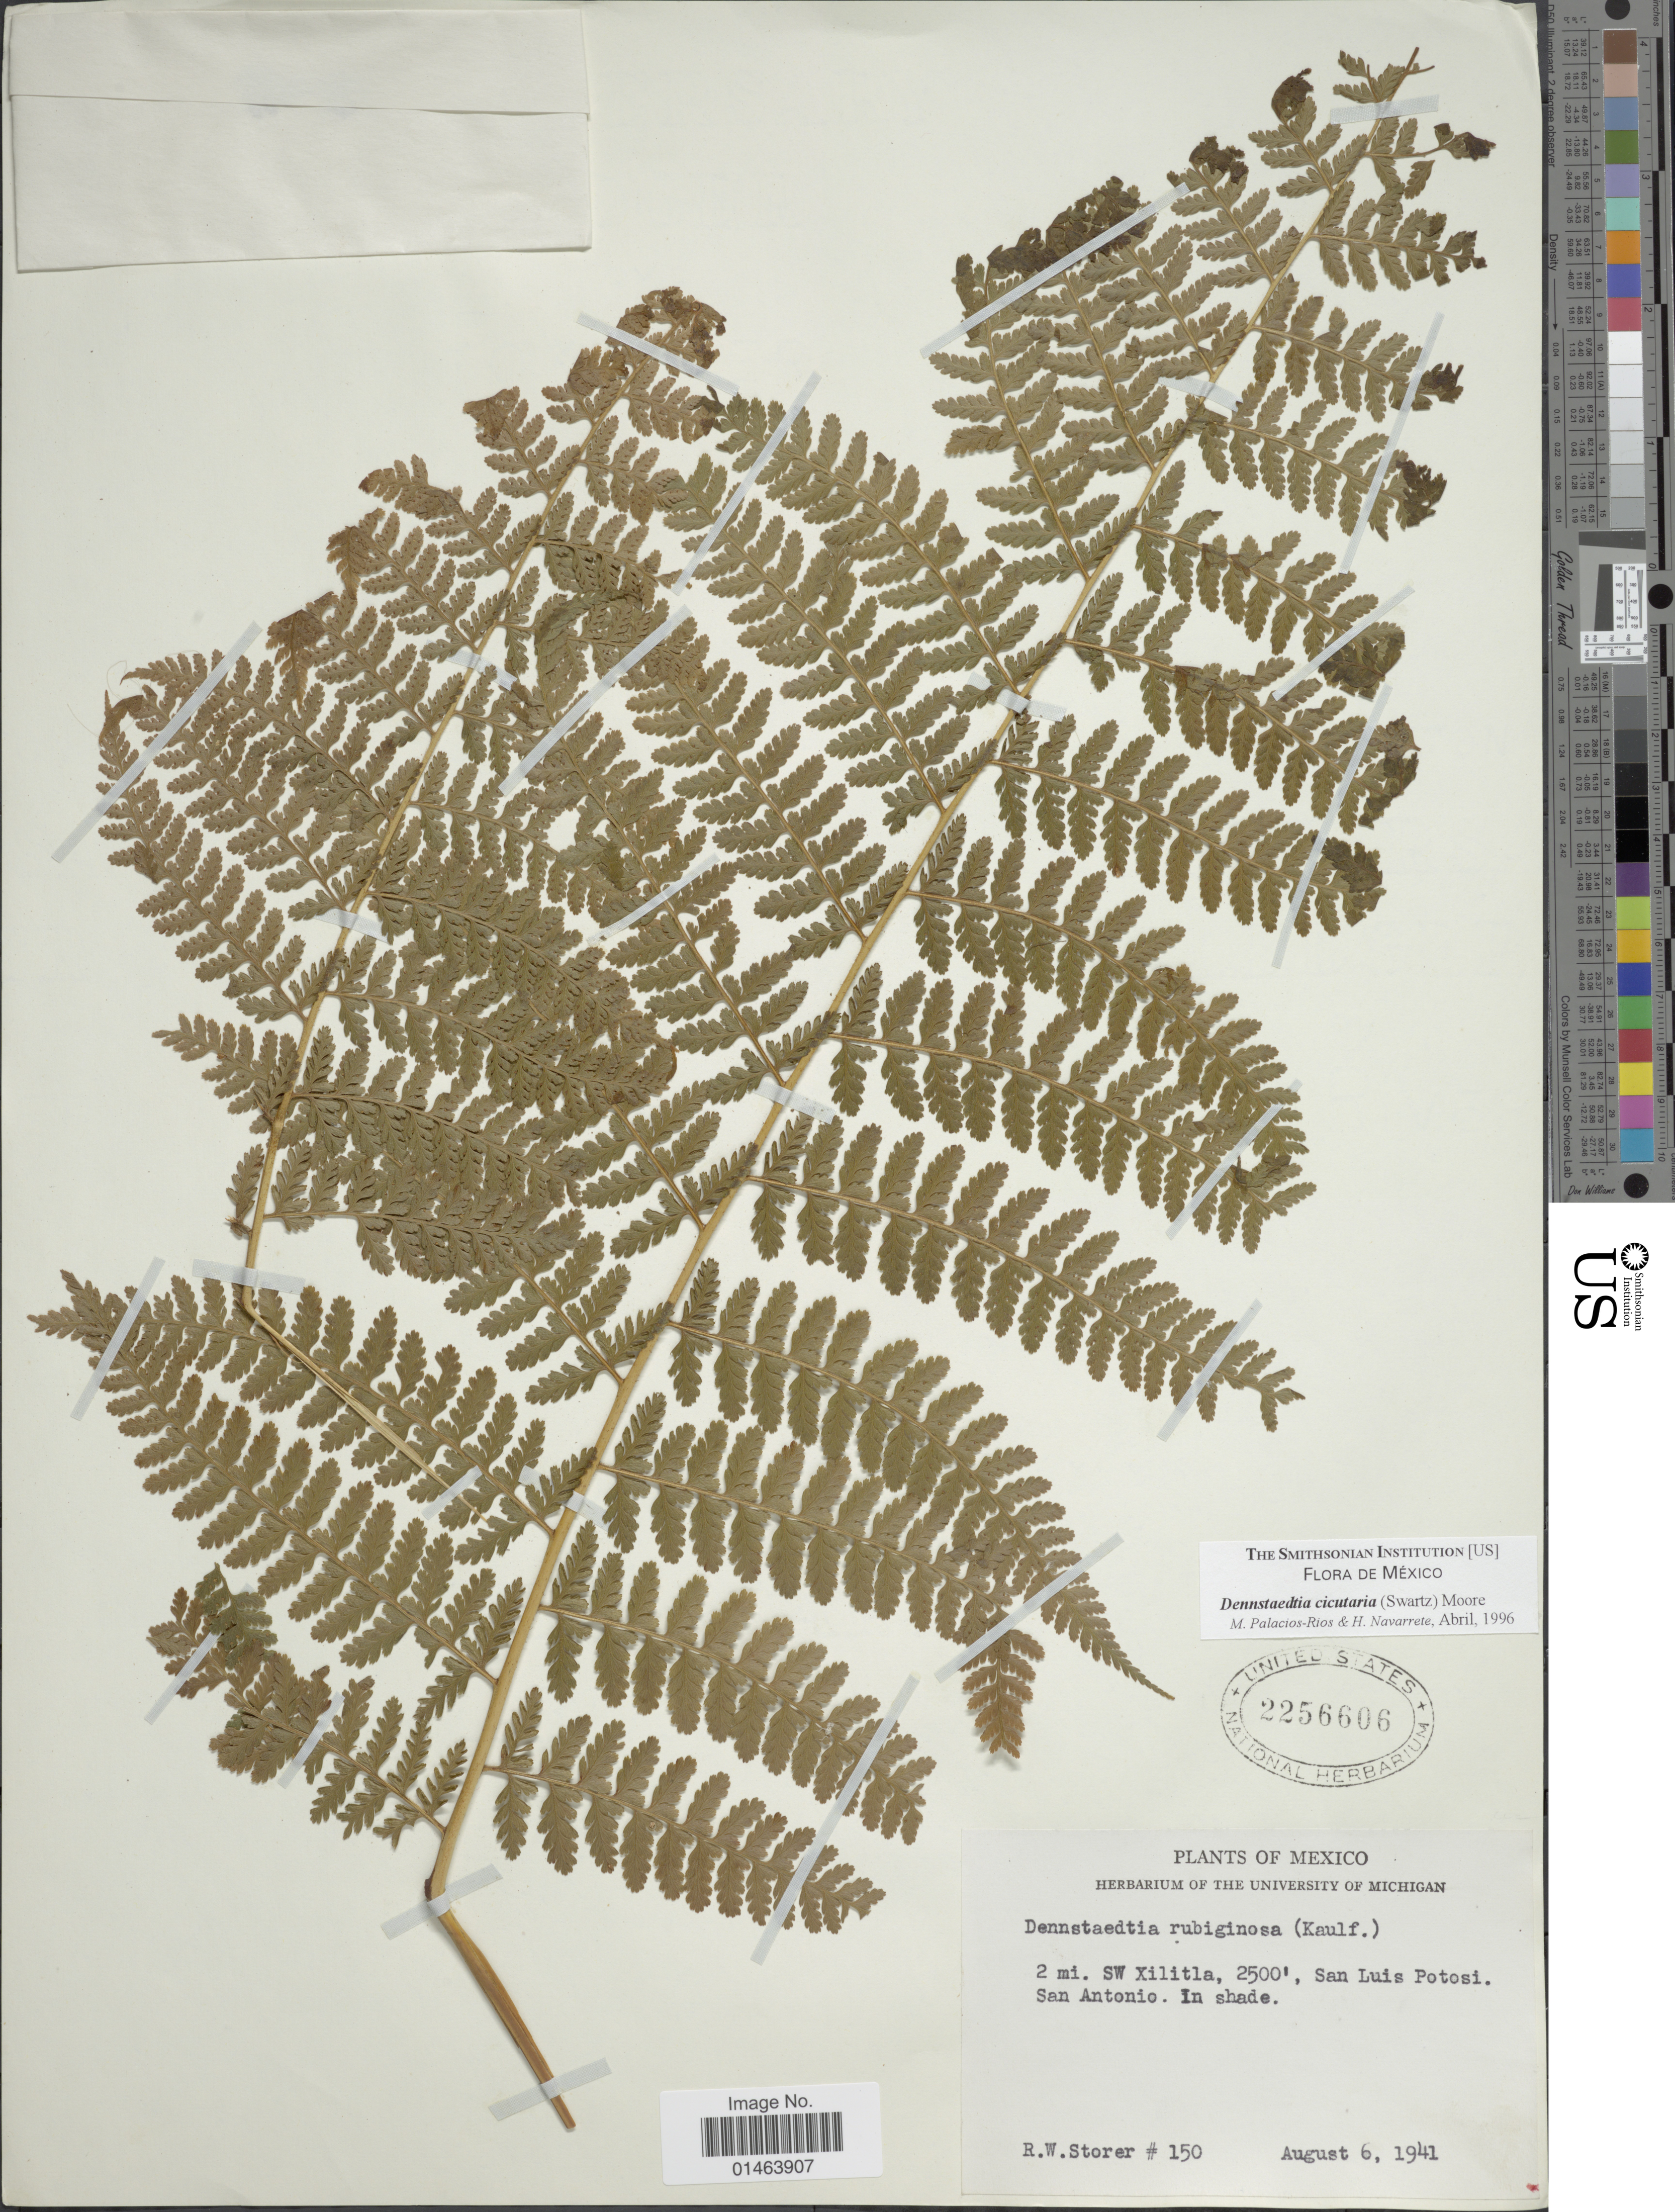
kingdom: Plantae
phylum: Tracheophyta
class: Polypodiopsida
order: Polypodiales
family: Dennstaedtiaceae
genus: Dennstaedtia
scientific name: Dennstaedtia cicutaria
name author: (Sw.) T. Moore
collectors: R. Storer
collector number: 150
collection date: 1941-08-06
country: Mexico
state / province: San Luis Potosí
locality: Mexico, 2 mi. SW Xilitla, SAn Luis Potosi, San Antonio.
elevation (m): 762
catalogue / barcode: US 2256606